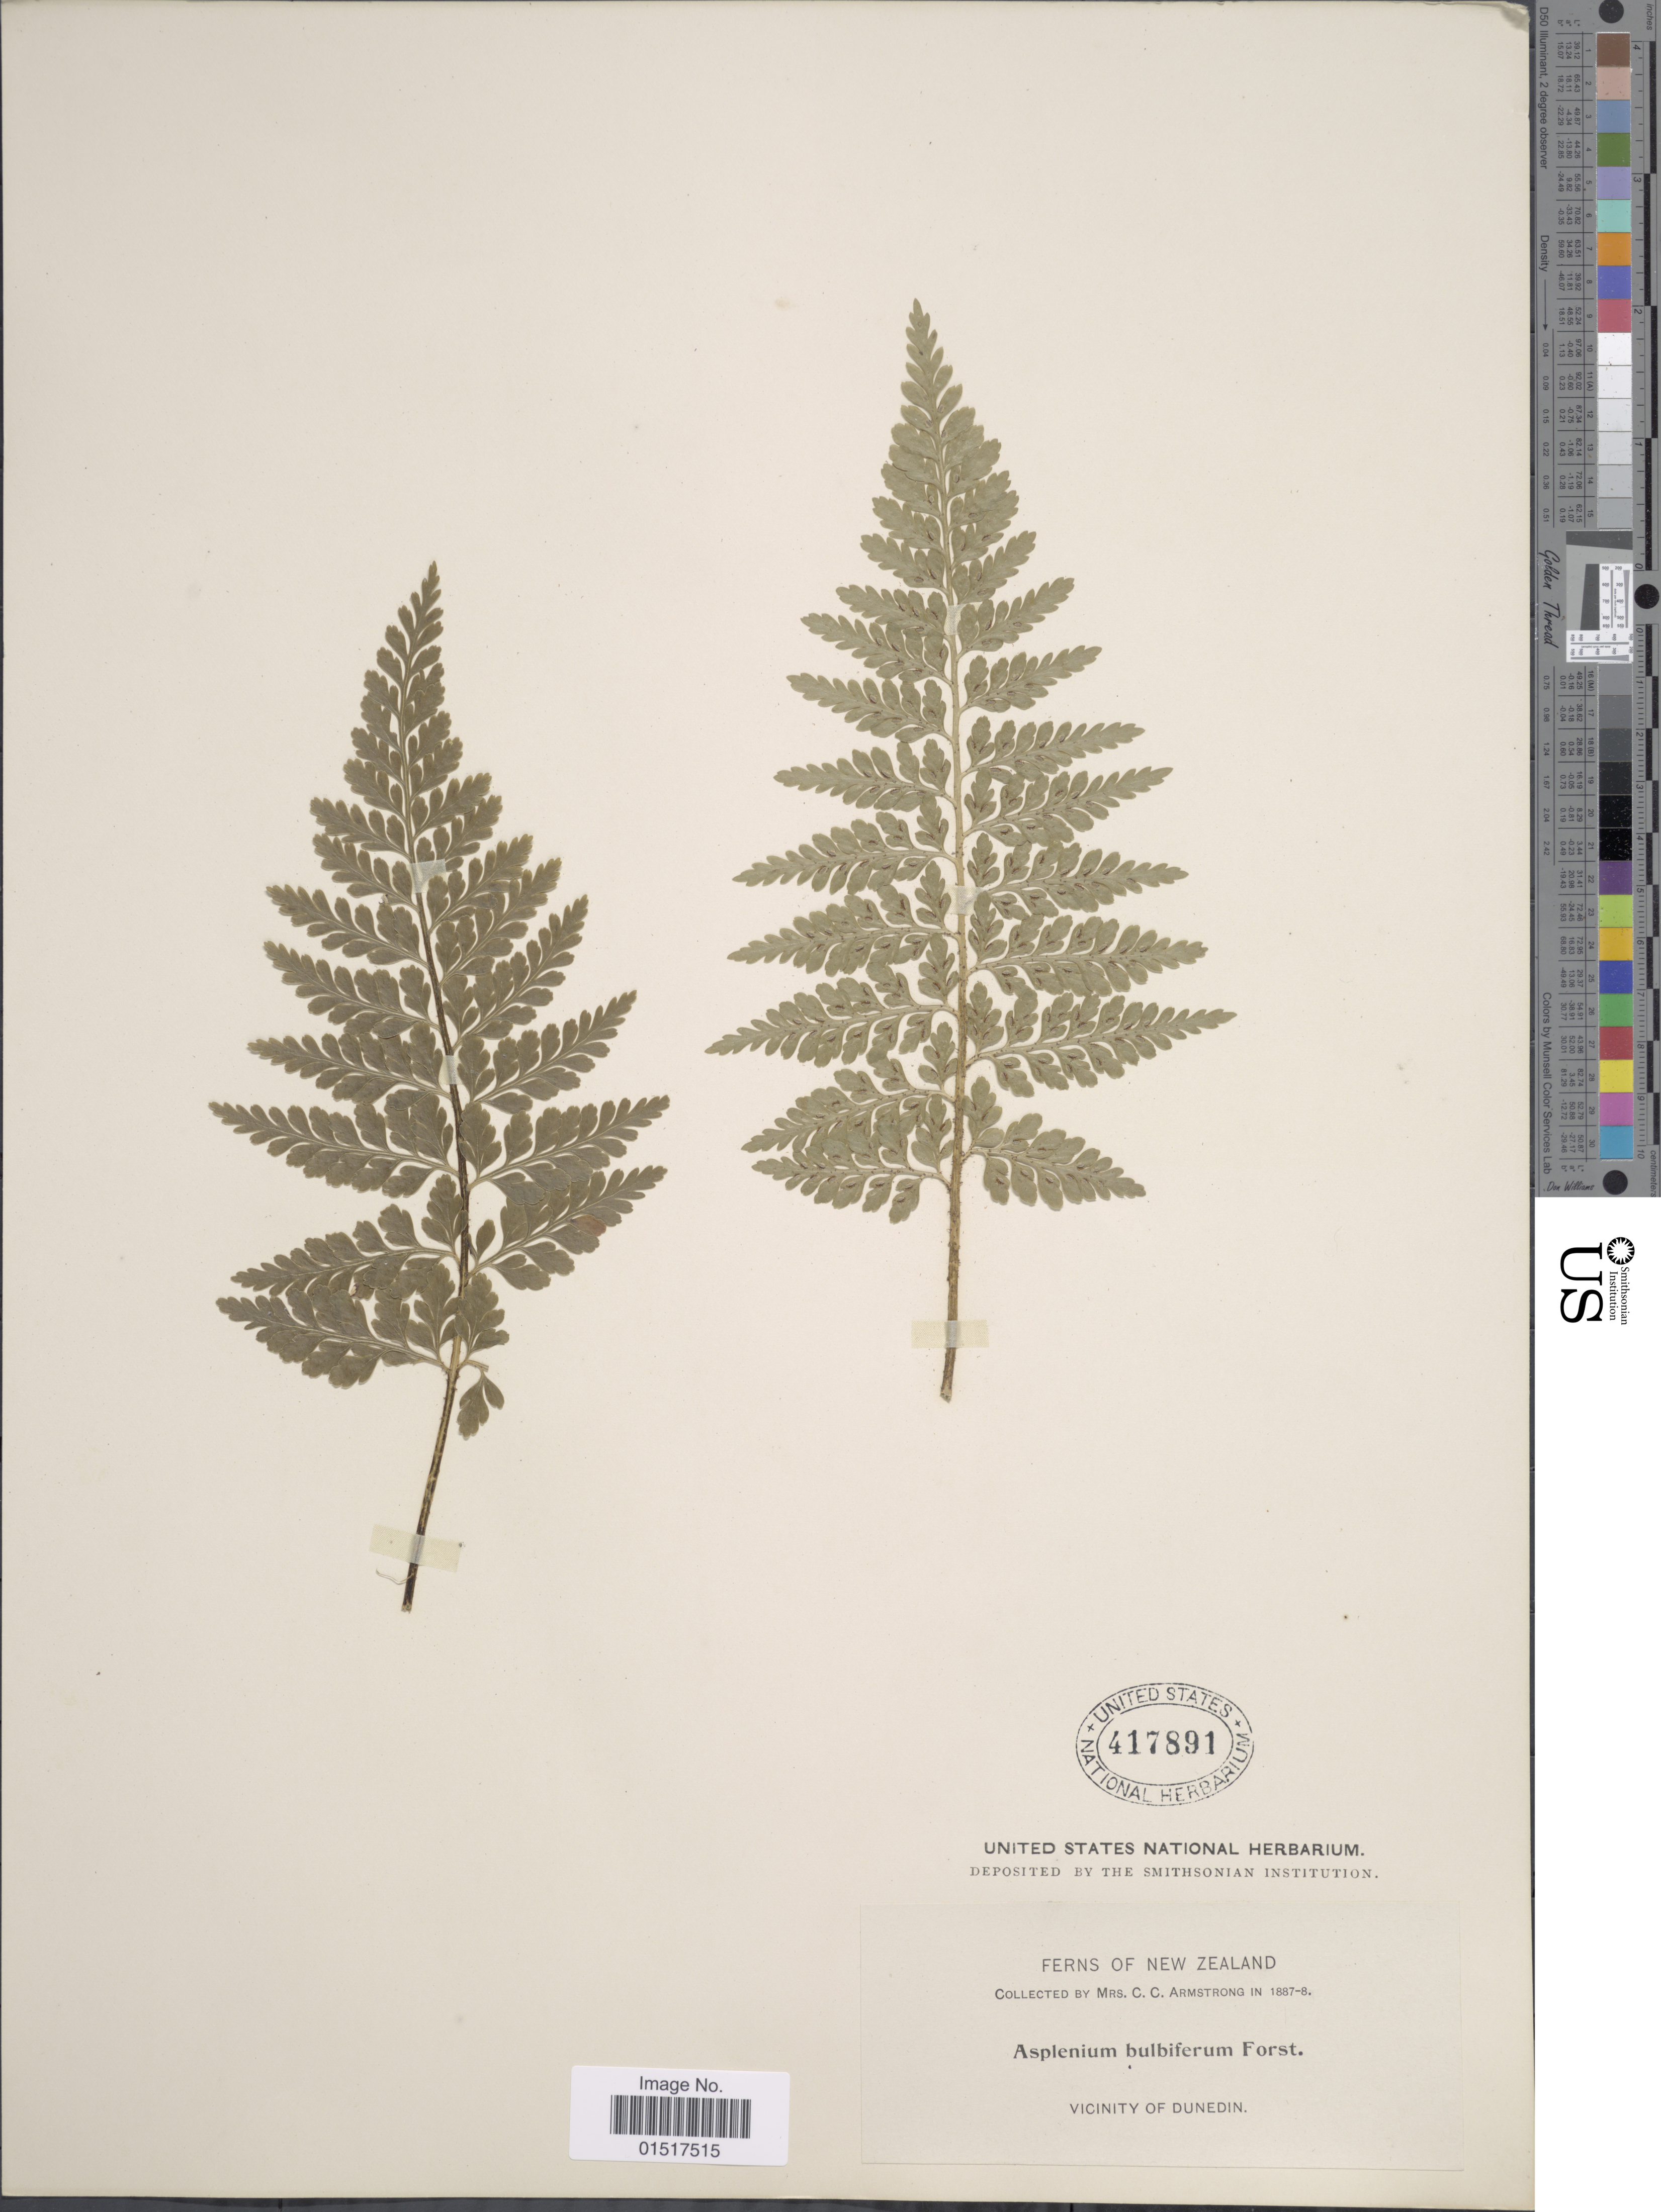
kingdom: Plantae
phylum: Tracheophyta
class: Polypodiopsida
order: Polypodiales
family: Aspleniaceae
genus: Asplenium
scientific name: Asplenium bulbiferum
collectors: C. Armstrong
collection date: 1887/1888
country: New Zealand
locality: Vicinity of Dunedin.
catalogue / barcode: US 417891